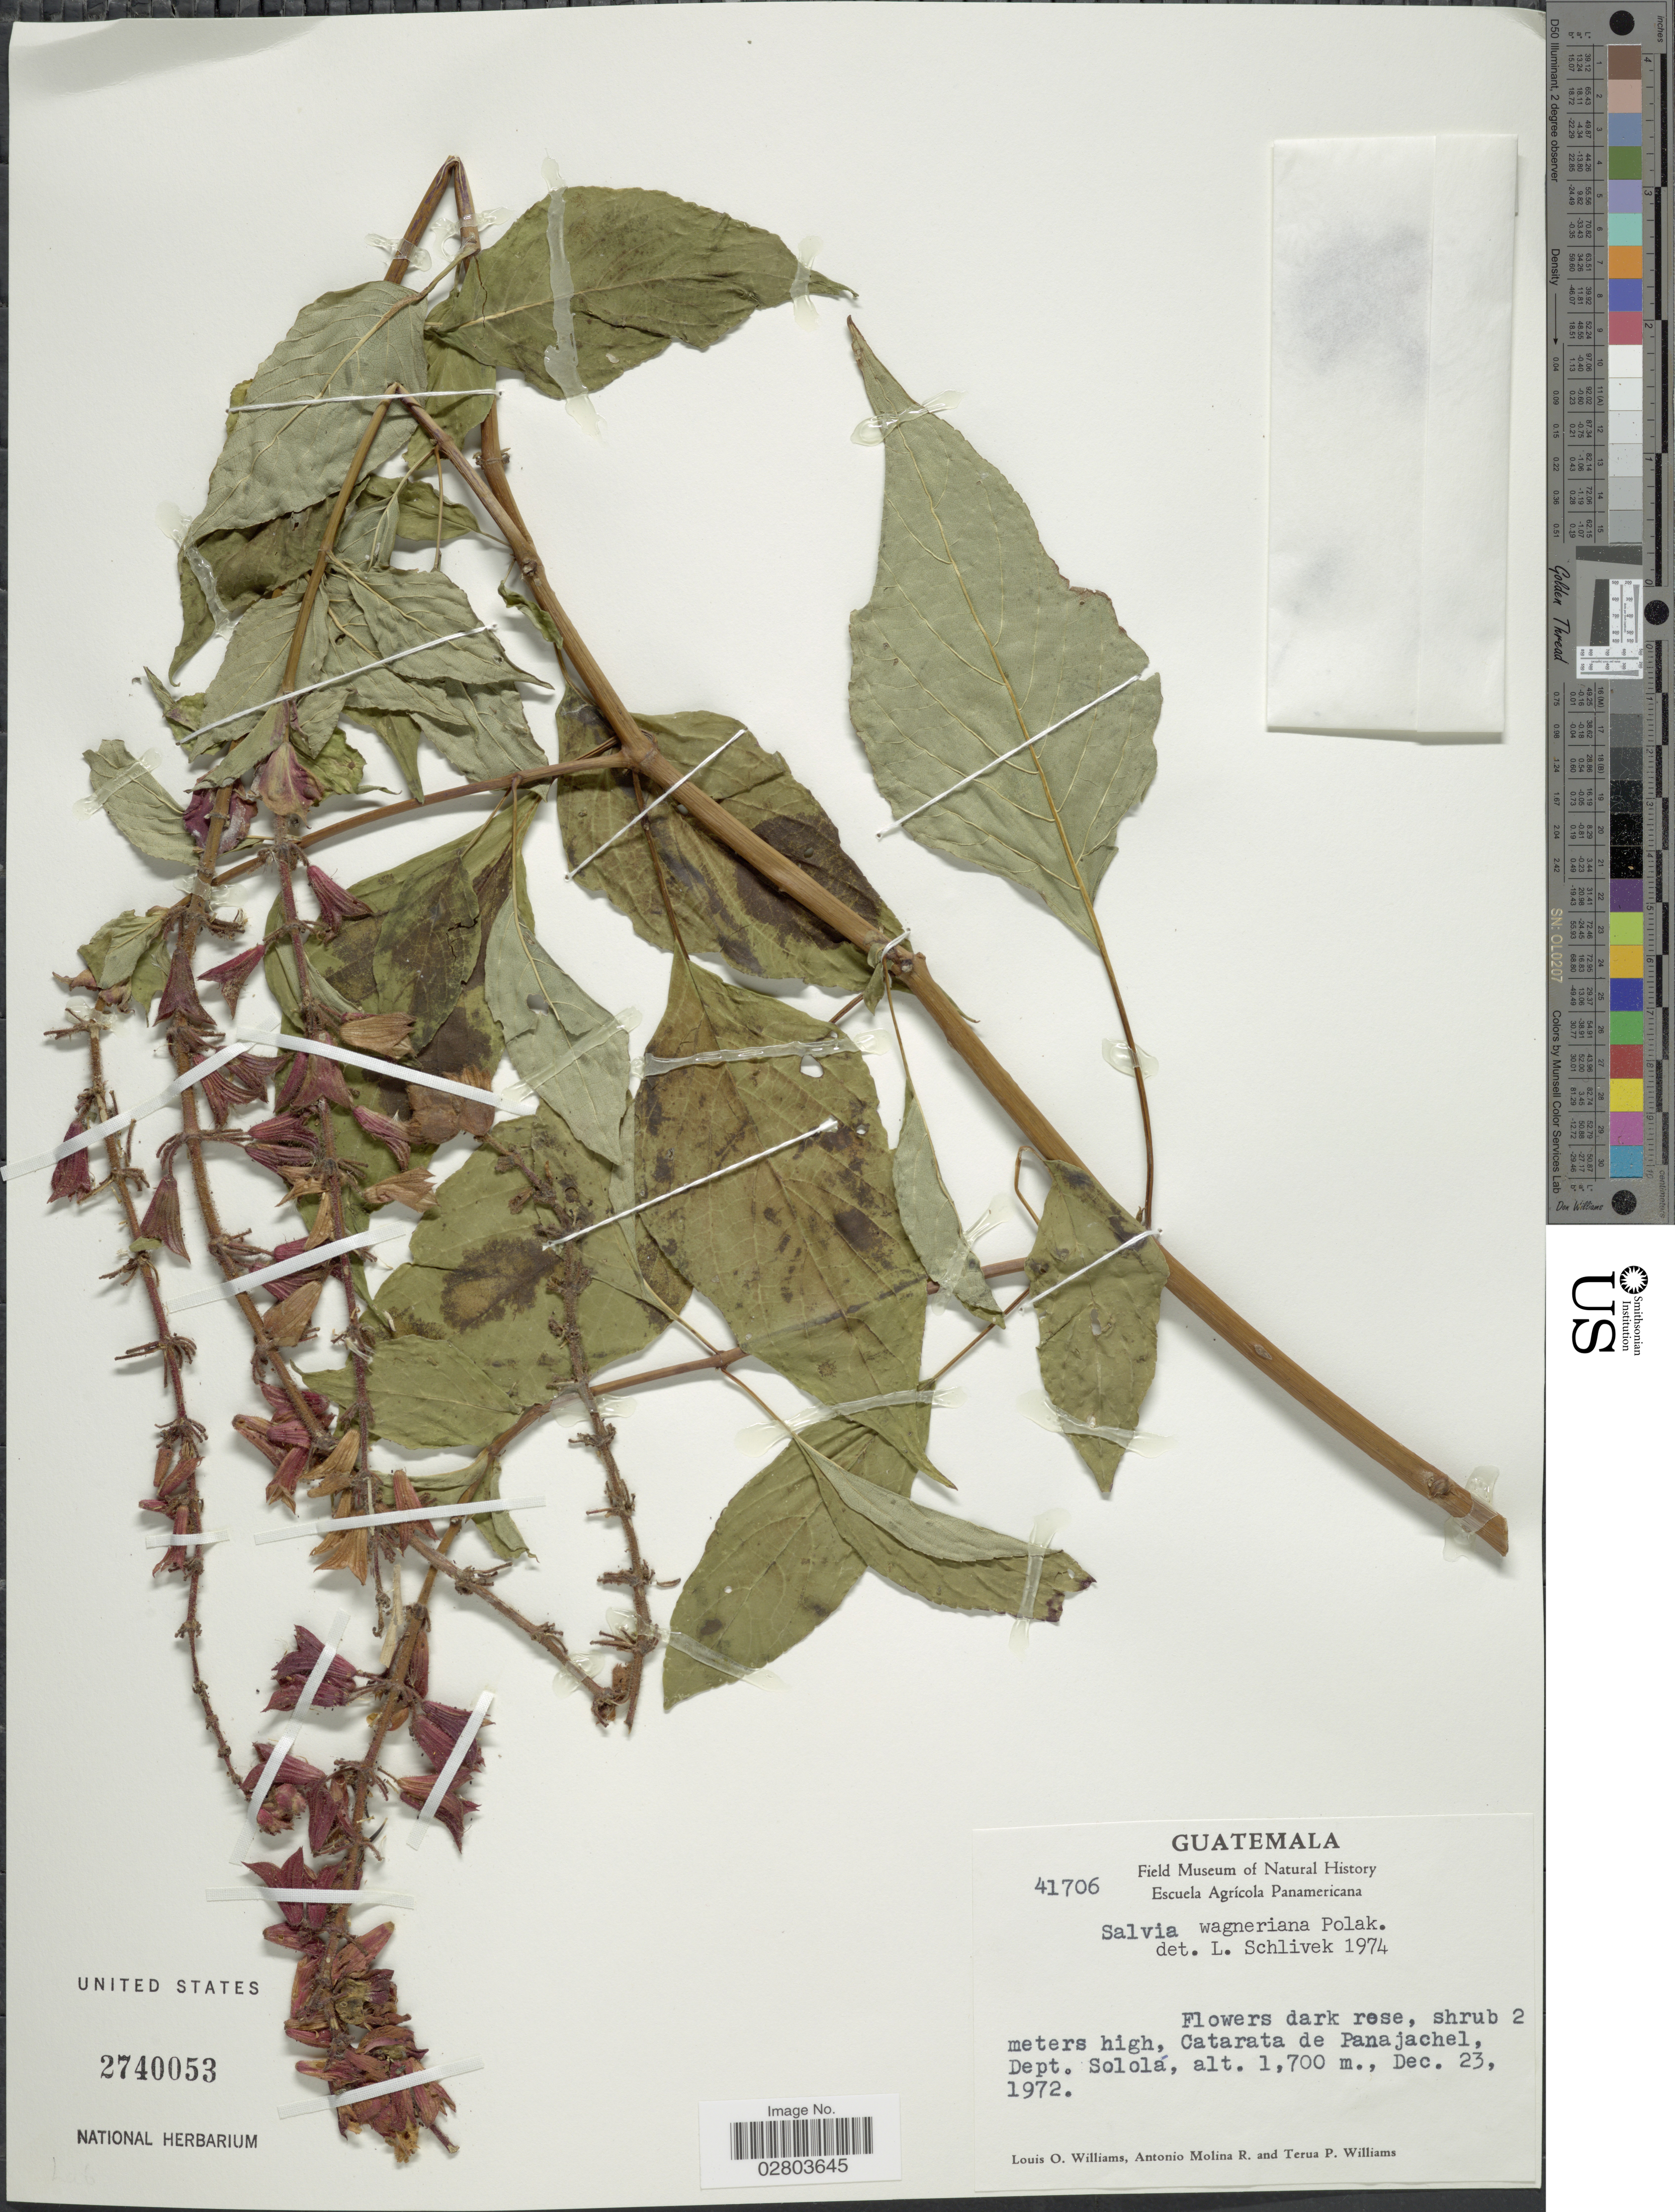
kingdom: Plantae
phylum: Tracheophyta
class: Magnoliopsida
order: Lamiales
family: Lamiaceae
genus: Salvia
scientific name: Salvia wagneriana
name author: Pol.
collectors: L. O. Williams, A. Molina R. & T. Williams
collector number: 41706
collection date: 1972-12-23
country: Guatemala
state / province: Sololá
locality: Catarata de Panajachel, Dept. Sololá.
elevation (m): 1700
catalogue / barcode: US 2740053